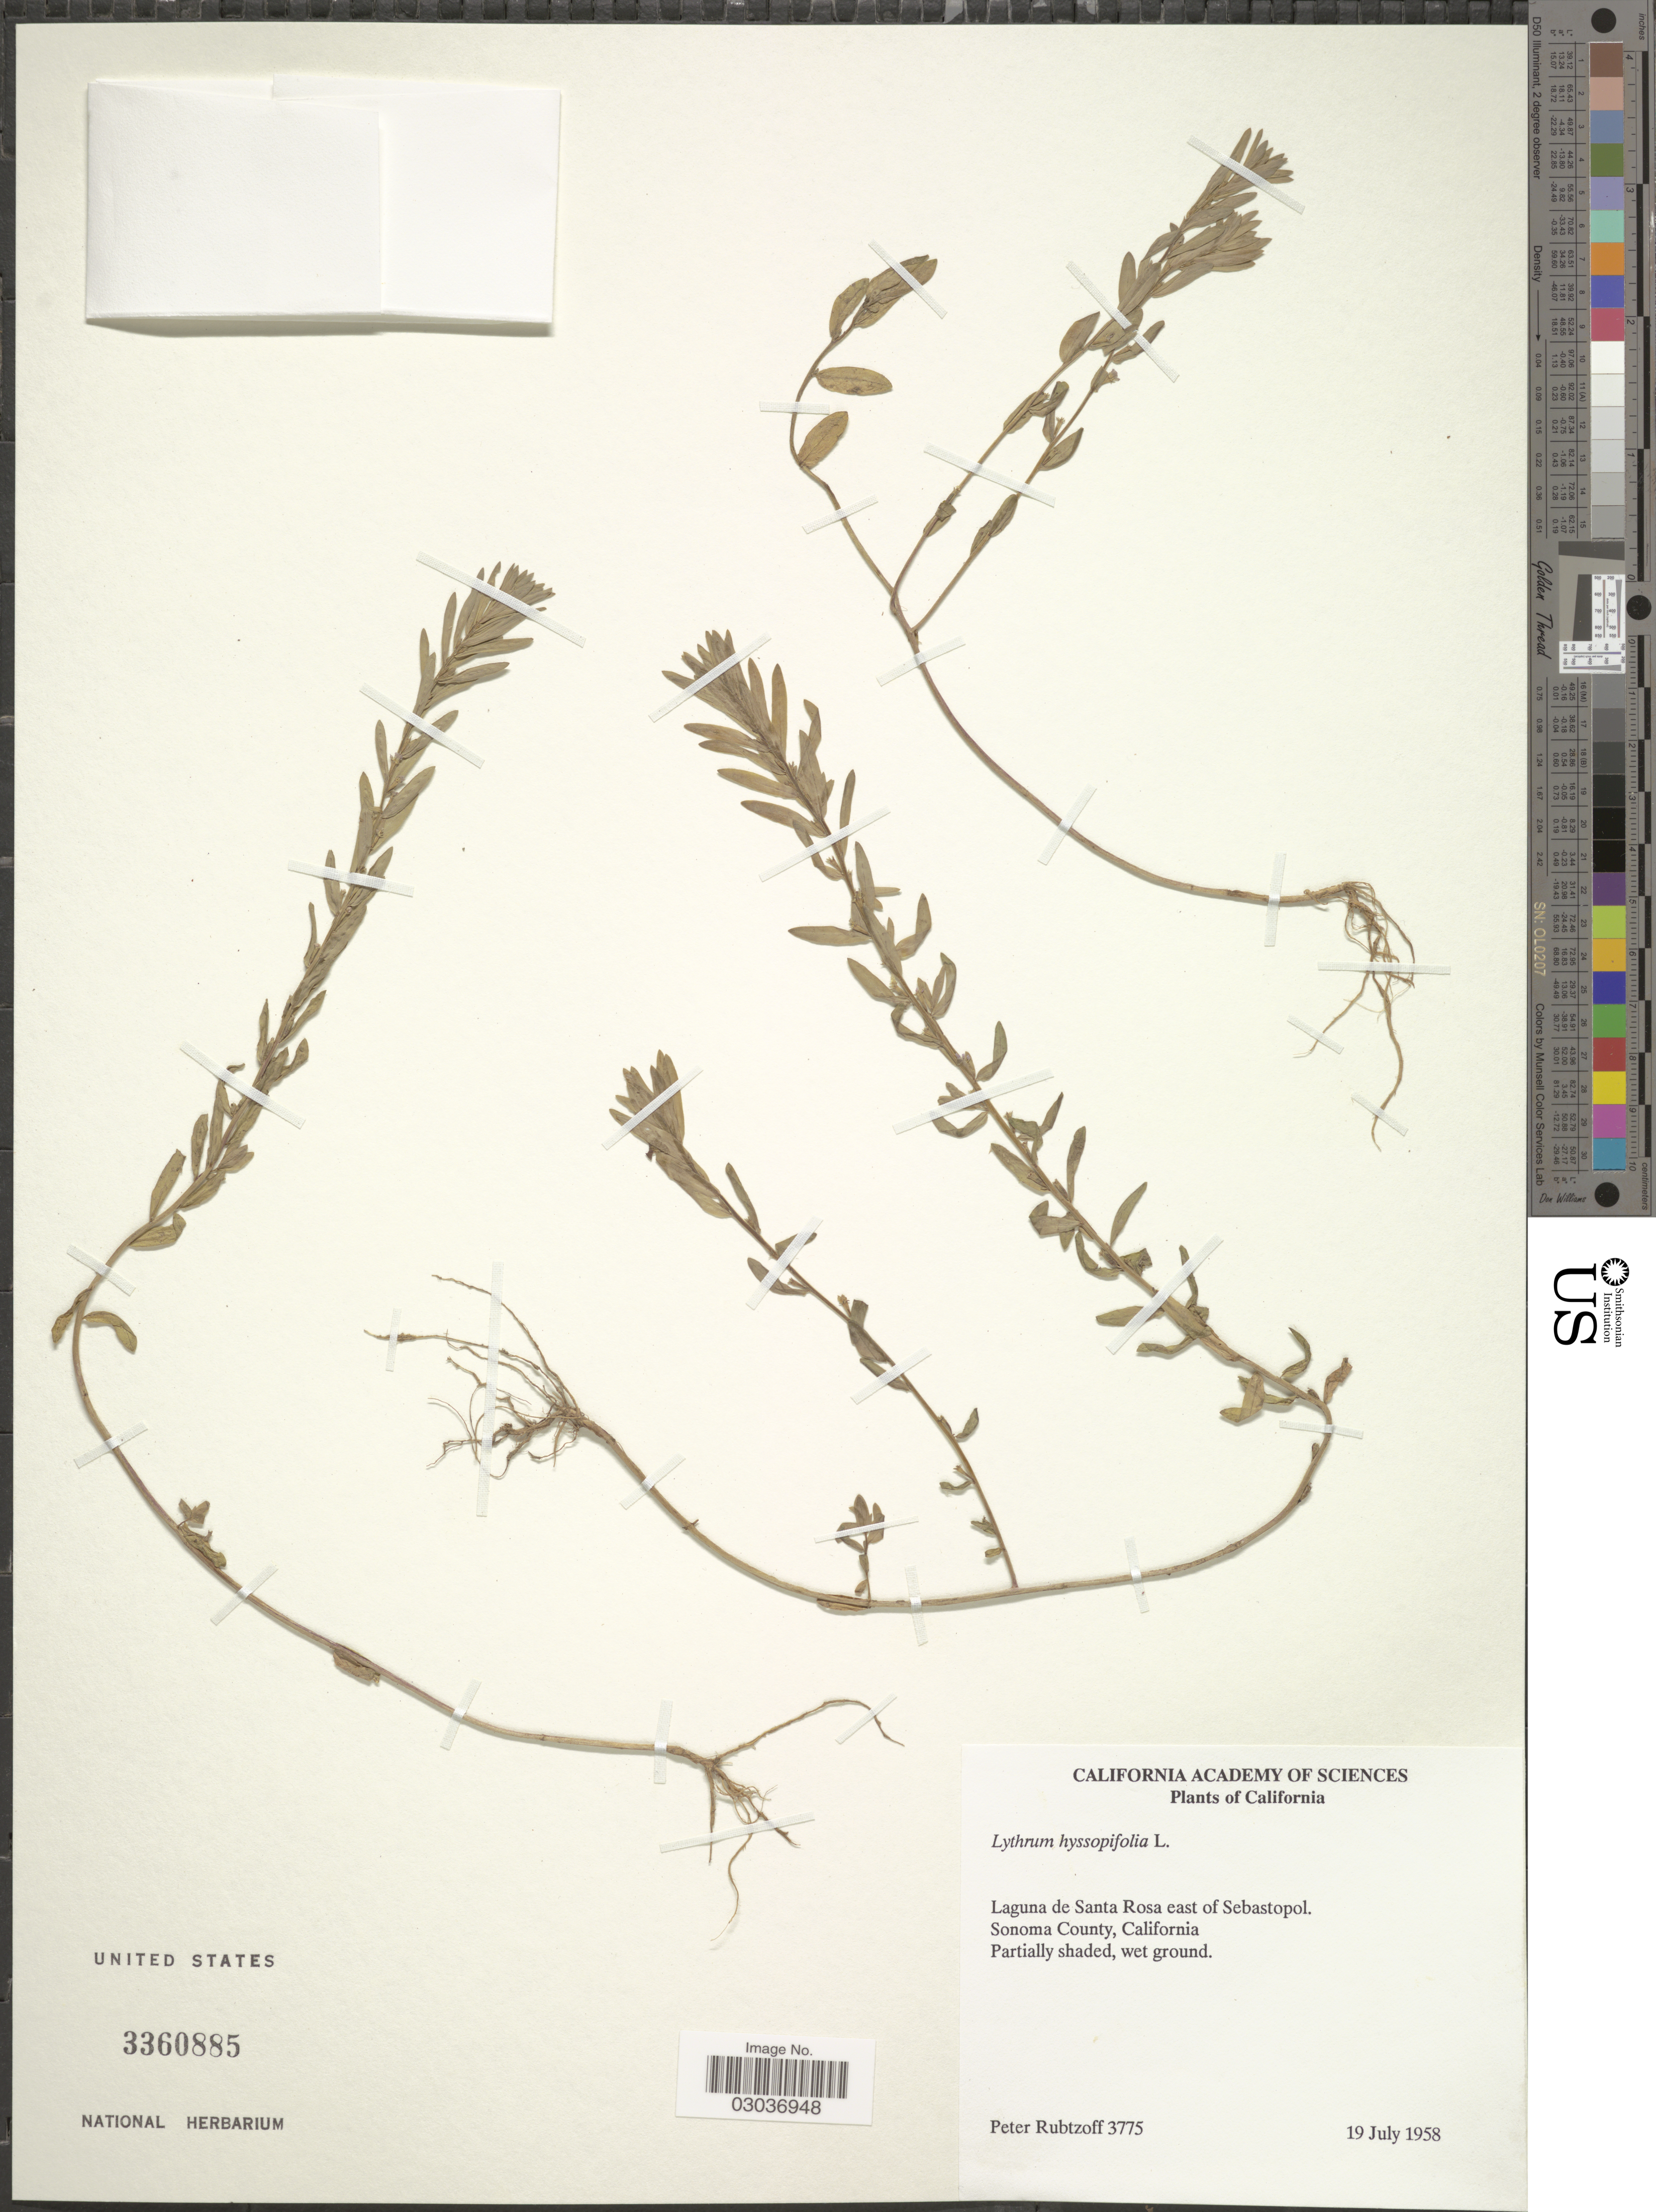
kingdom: Plantae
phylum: Tracheophyta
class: Magnoliopsida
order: Myrtales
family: Lythraceae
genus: Lythrum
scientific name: Lythrum hyssopifolia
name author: L.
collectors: P. Rubtzoff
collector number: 3775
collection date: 1958-07-19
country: United States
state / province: California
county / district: Sonoma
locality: Laguna de Santa Rosa east of Sebastopol, Sonoma County, California.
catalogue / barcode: US 3360885